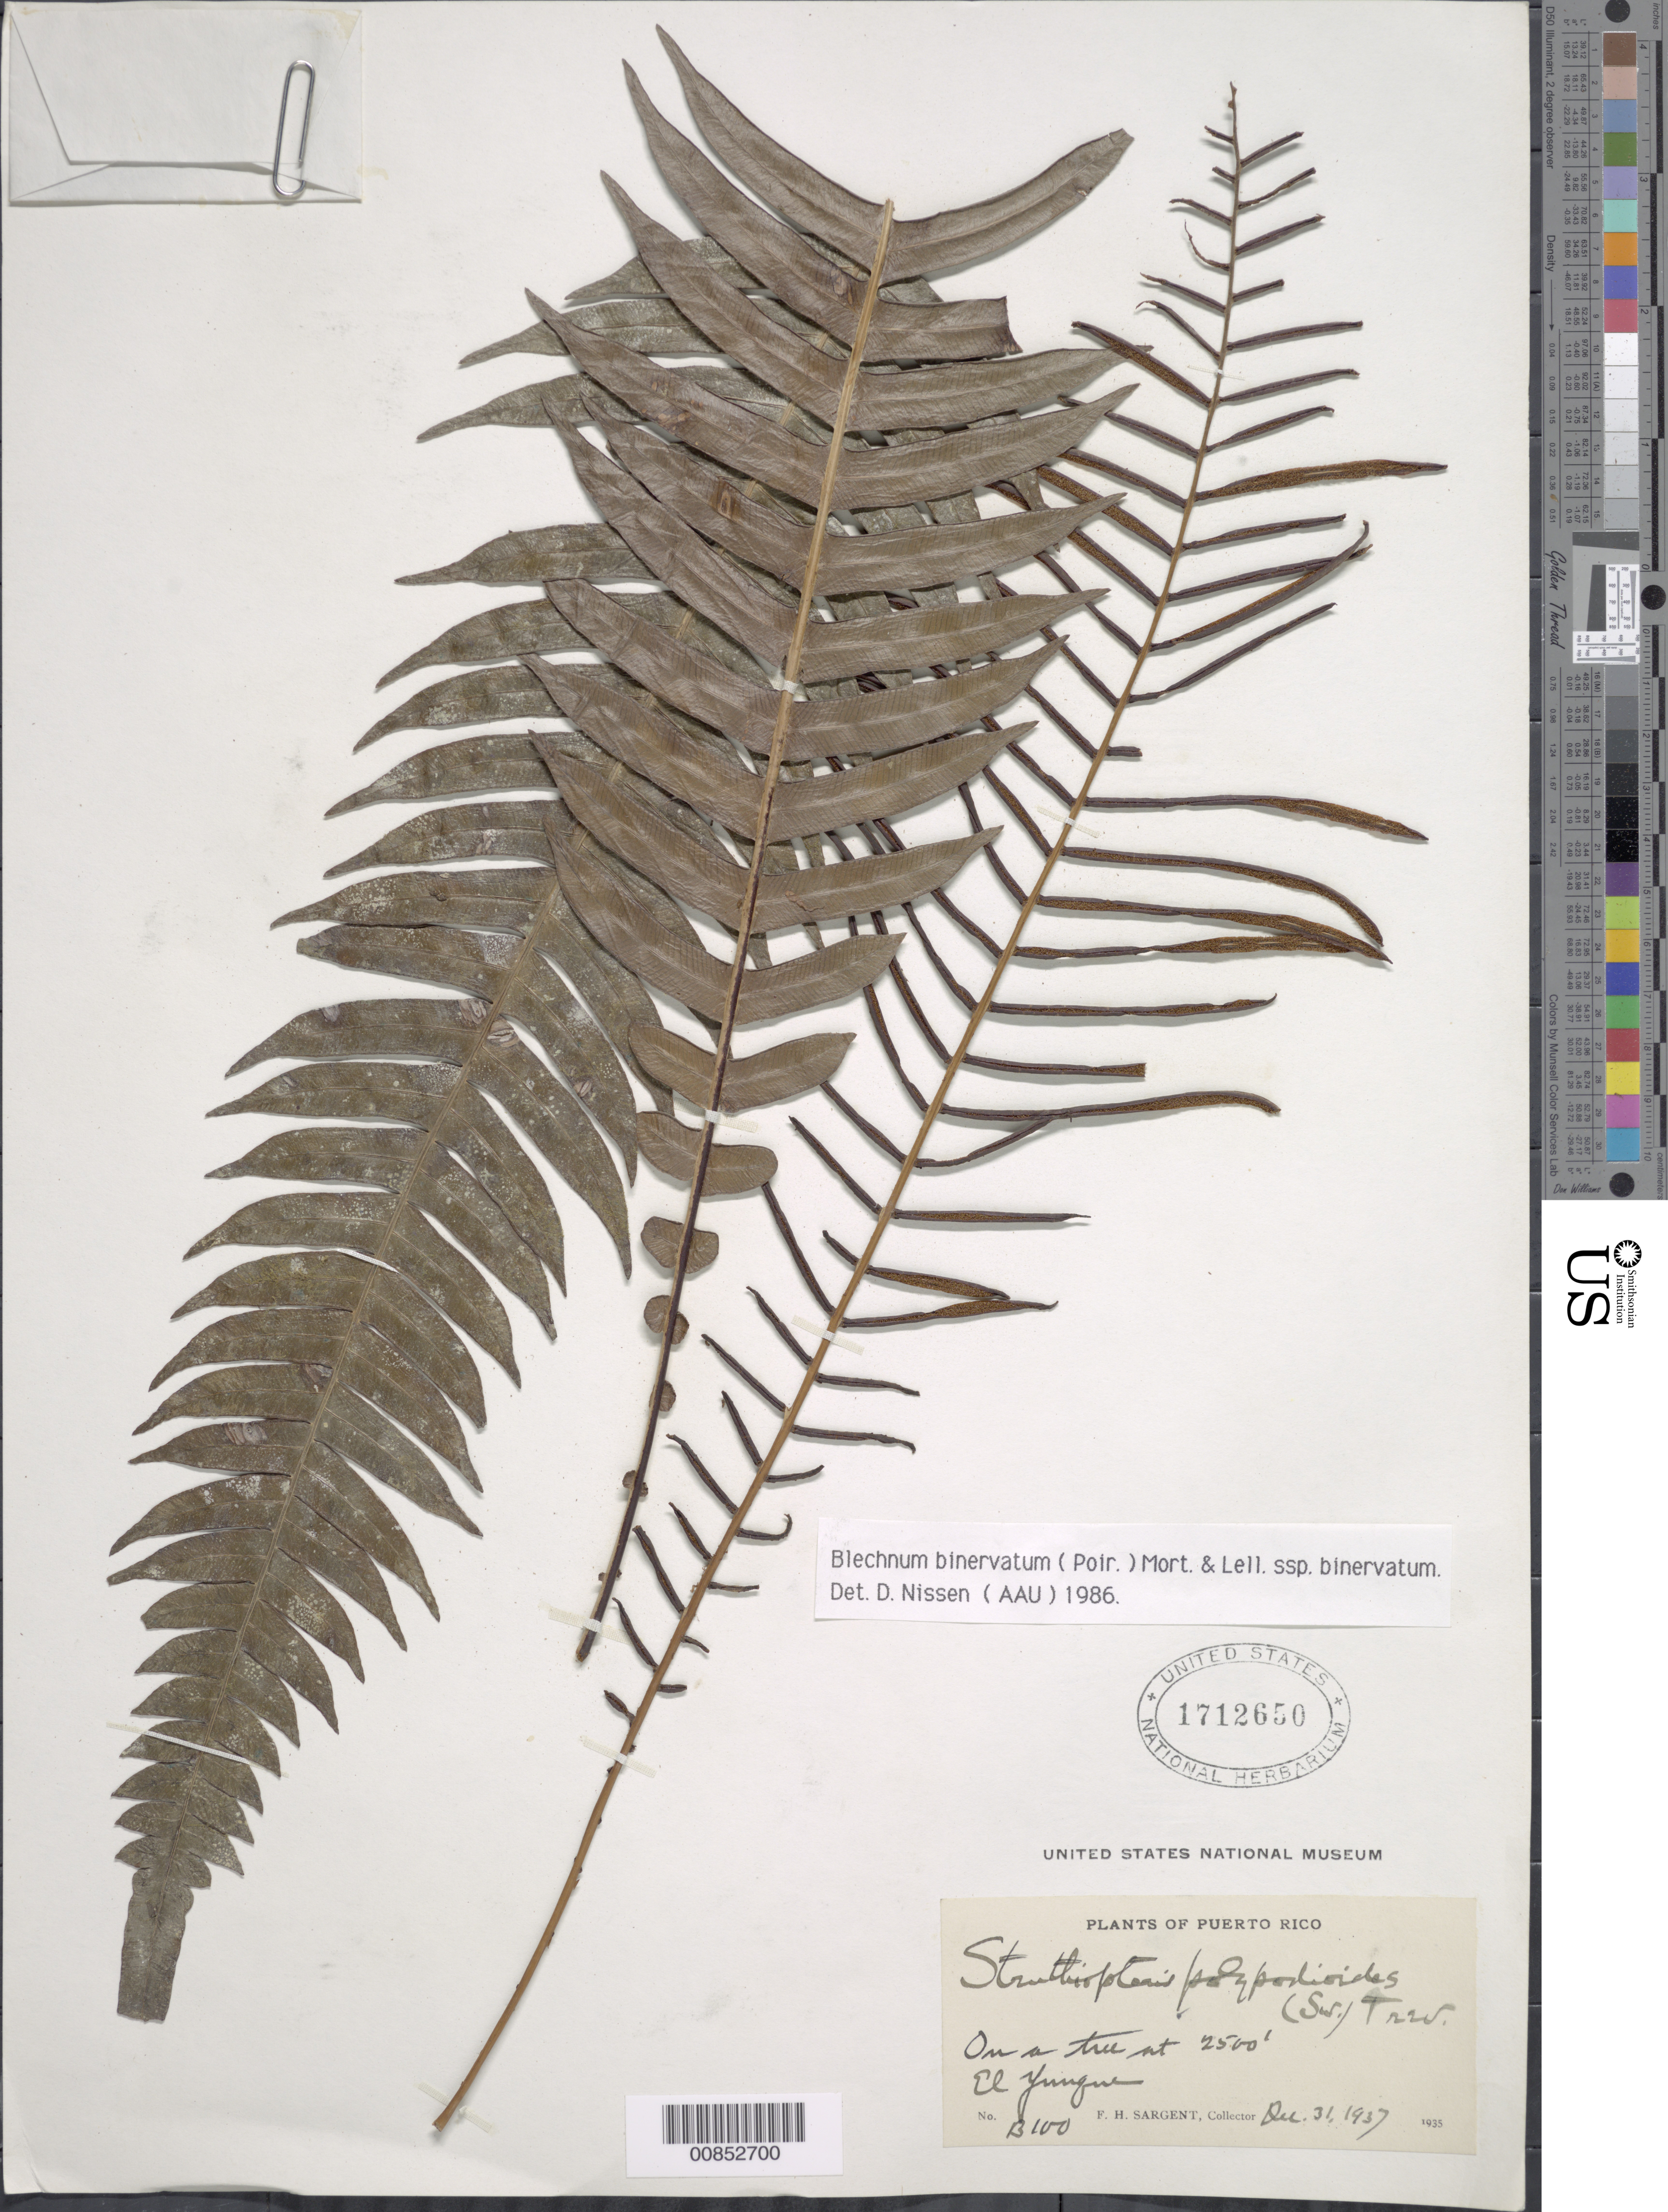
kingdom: Plantae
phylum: Tracheophyta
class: Polypodiopsida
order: Polypodiales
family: Blechnaceae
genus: Blechnum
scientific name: Blechnum fragile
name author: (Liebm.) C.V. Morton & Lellinger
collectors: F. H. Sargent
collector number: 13100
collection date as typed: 31 Dec 1937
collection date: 1937-12-31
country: Puerto Rico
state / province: Río Grande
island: Puerto Rico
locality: El Yunque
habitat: On tree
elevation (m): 762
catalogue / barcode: US 1712650